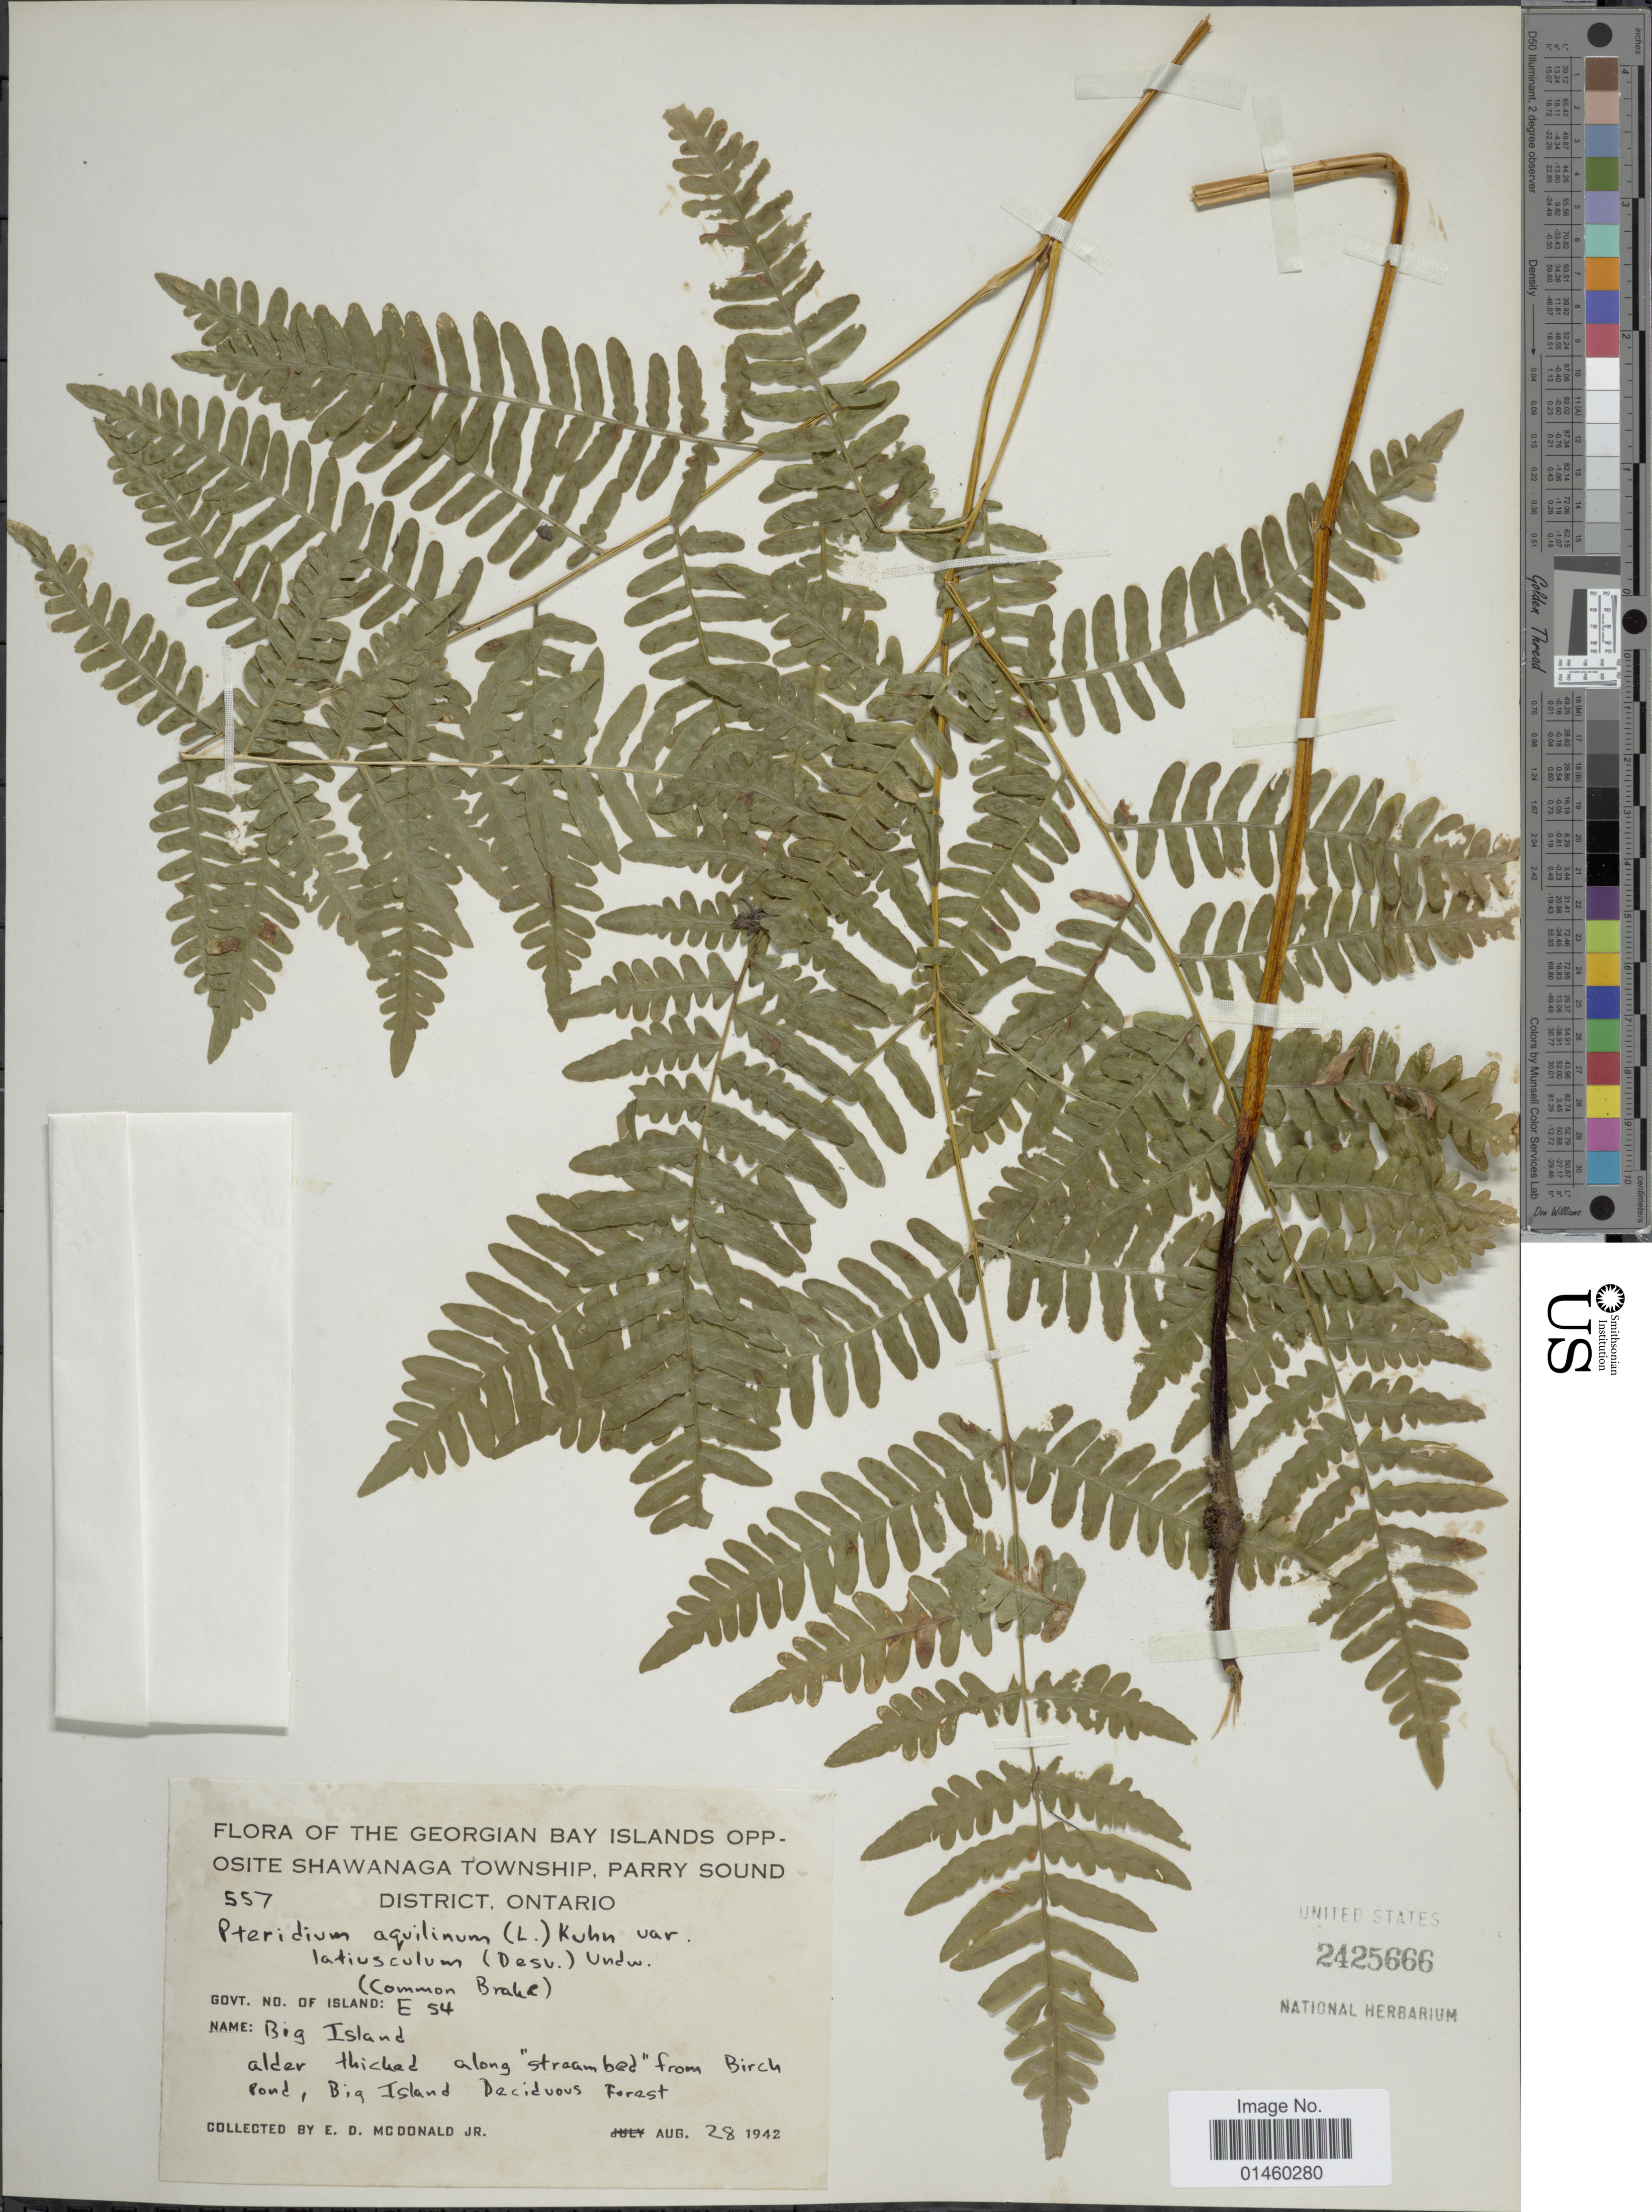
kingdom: Plantae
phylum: Tracheophyta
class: Polypodiopsida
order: Polypodiales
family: Dennstaedtiaceae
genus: Pteridium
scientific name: Pteridium aquilinum var. latiusculum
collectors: E. D. McDonald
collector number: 557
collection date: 1942-08-28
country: Canada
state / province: Ontario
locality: The Georgian Bay Islands Opposite Shawanaga Township, Parry sound district. Govt. NO. of Island: E 54. Big Island.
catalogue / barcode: US 2425666